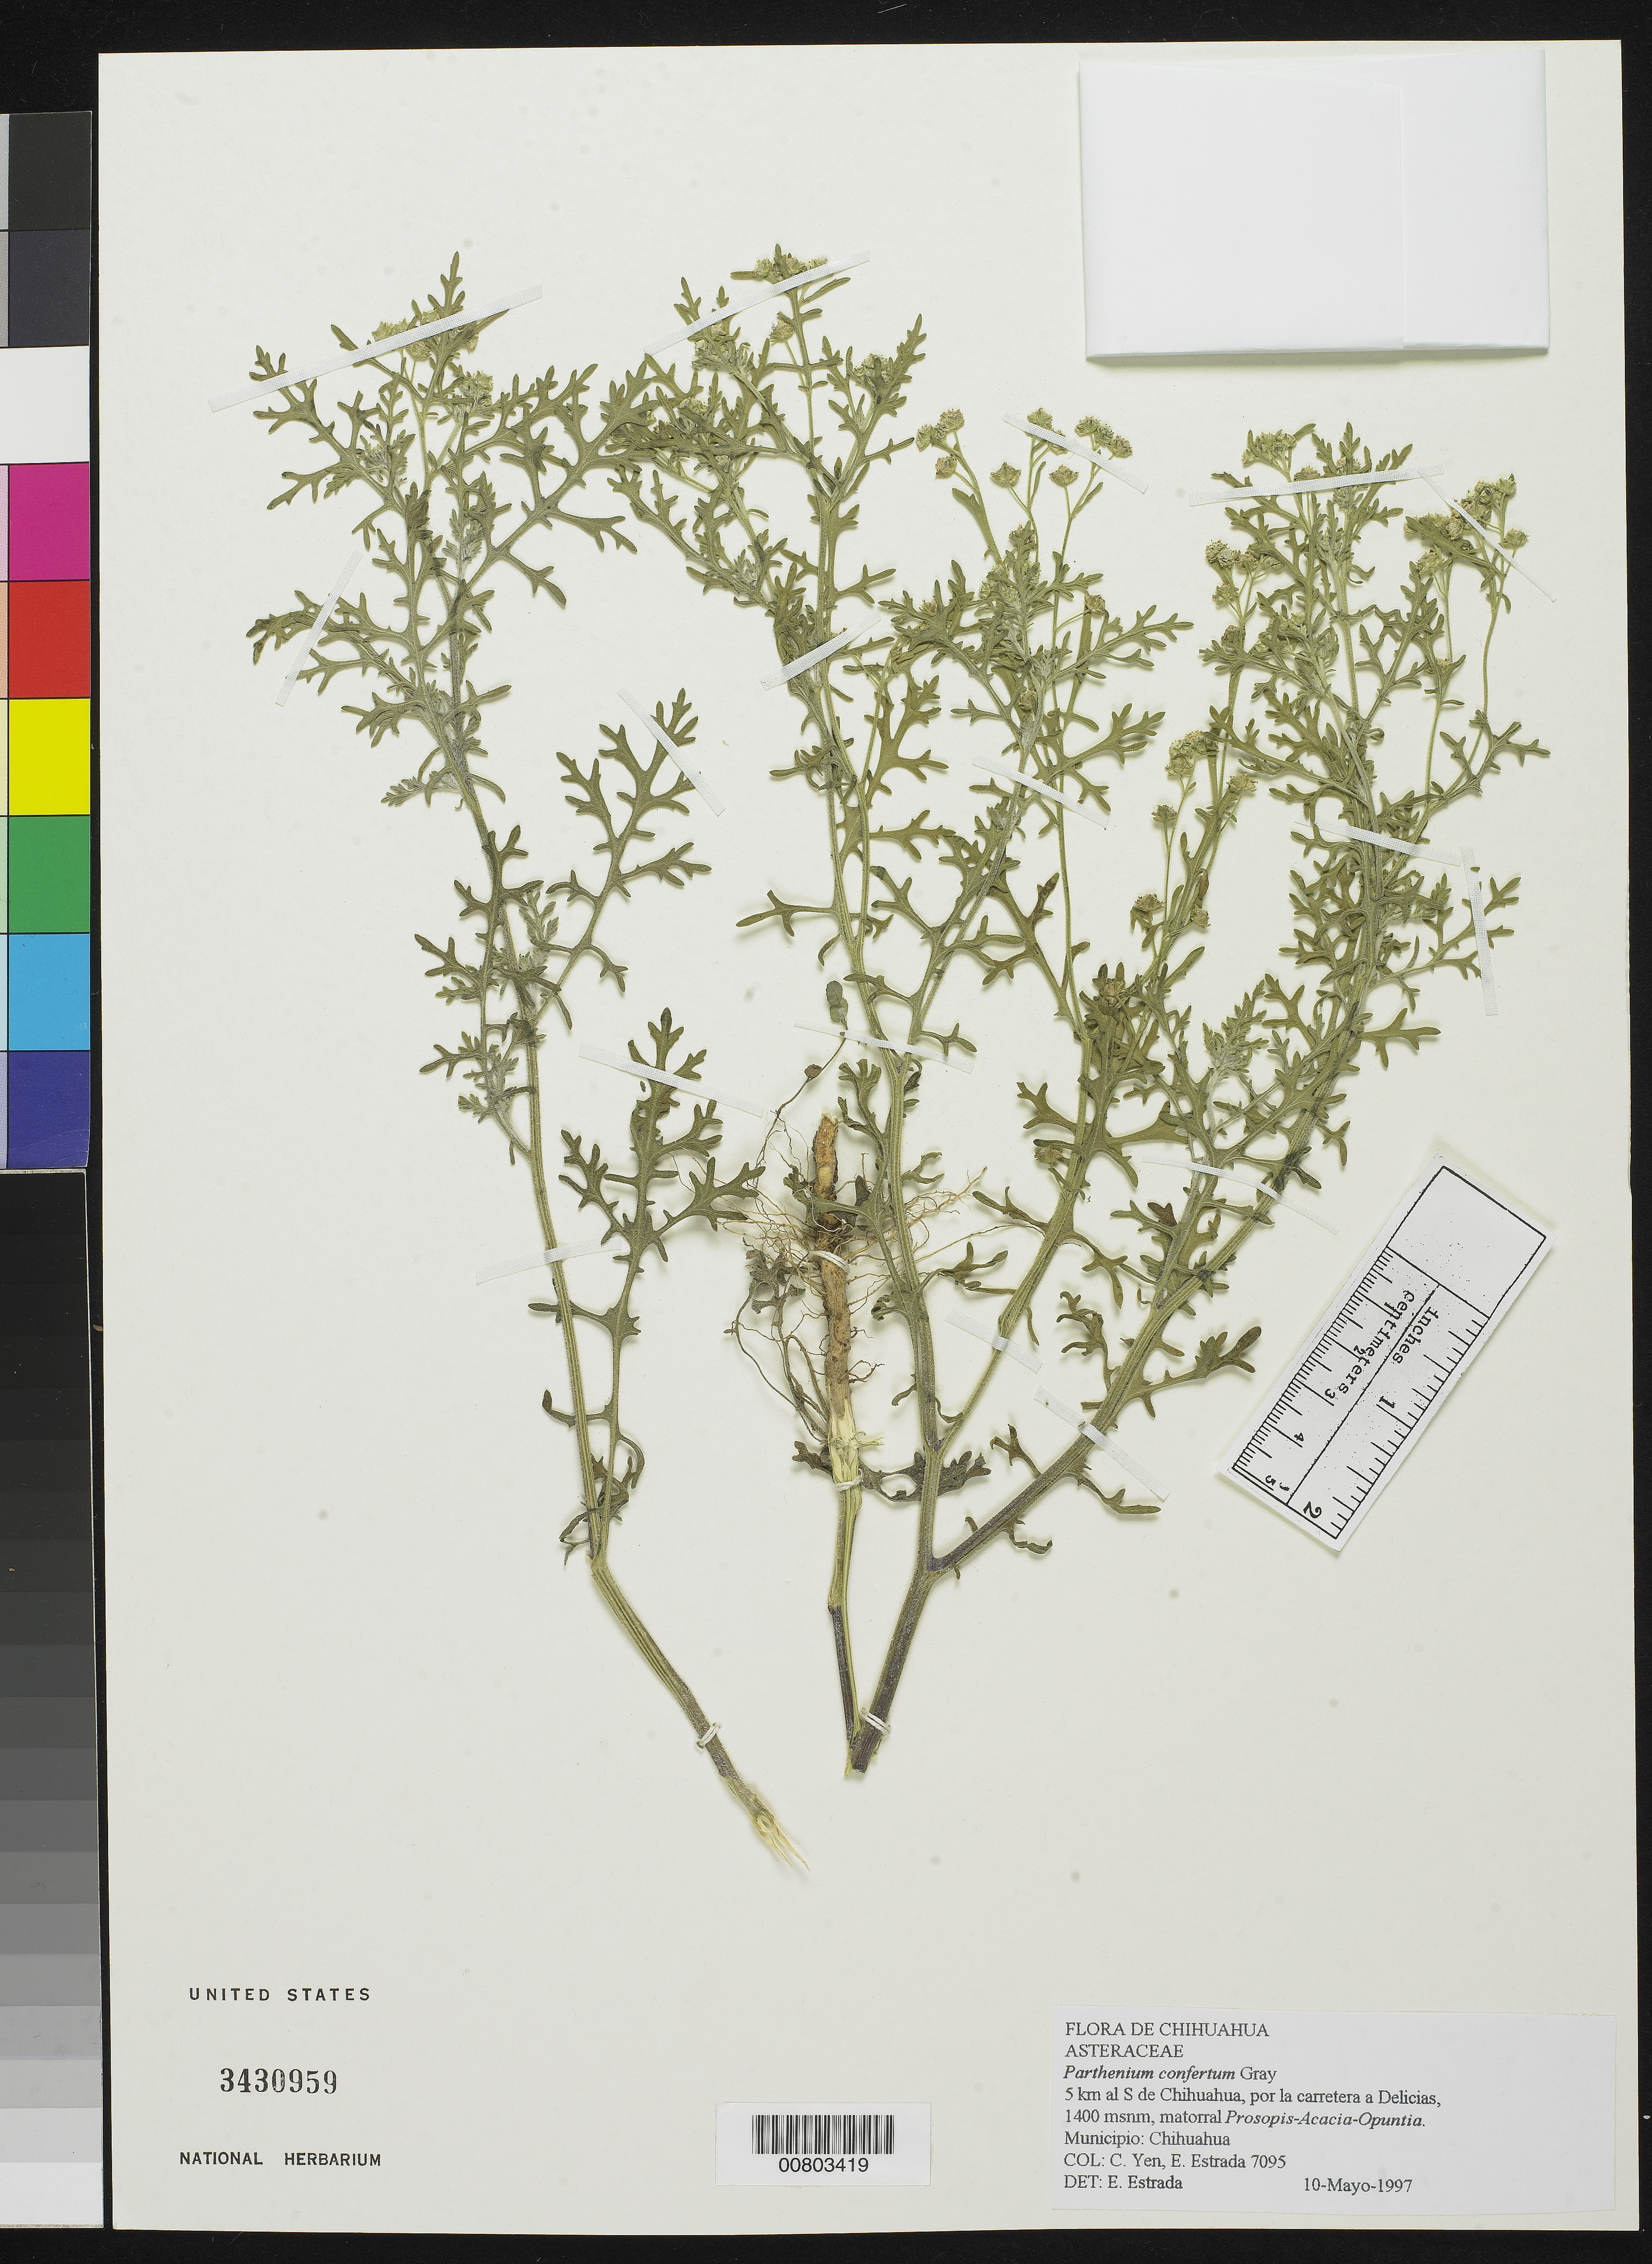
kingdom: Plantae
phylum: Tracheophyta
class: Magnoliopsida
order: Asterales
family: Asteraceae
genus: Parthenium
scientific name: Parthenium confertum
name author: A. Gray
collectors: Y. C. Yang & E. Estrada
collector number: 7095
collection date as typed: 10 May 1997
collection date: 1997-05-10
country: Mexico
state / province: Chihuahua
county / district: Chihuahua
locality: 5 km. al S de Chihuahua, por la carretera a Delicias, Chihuahua.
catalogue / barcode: US 3430959